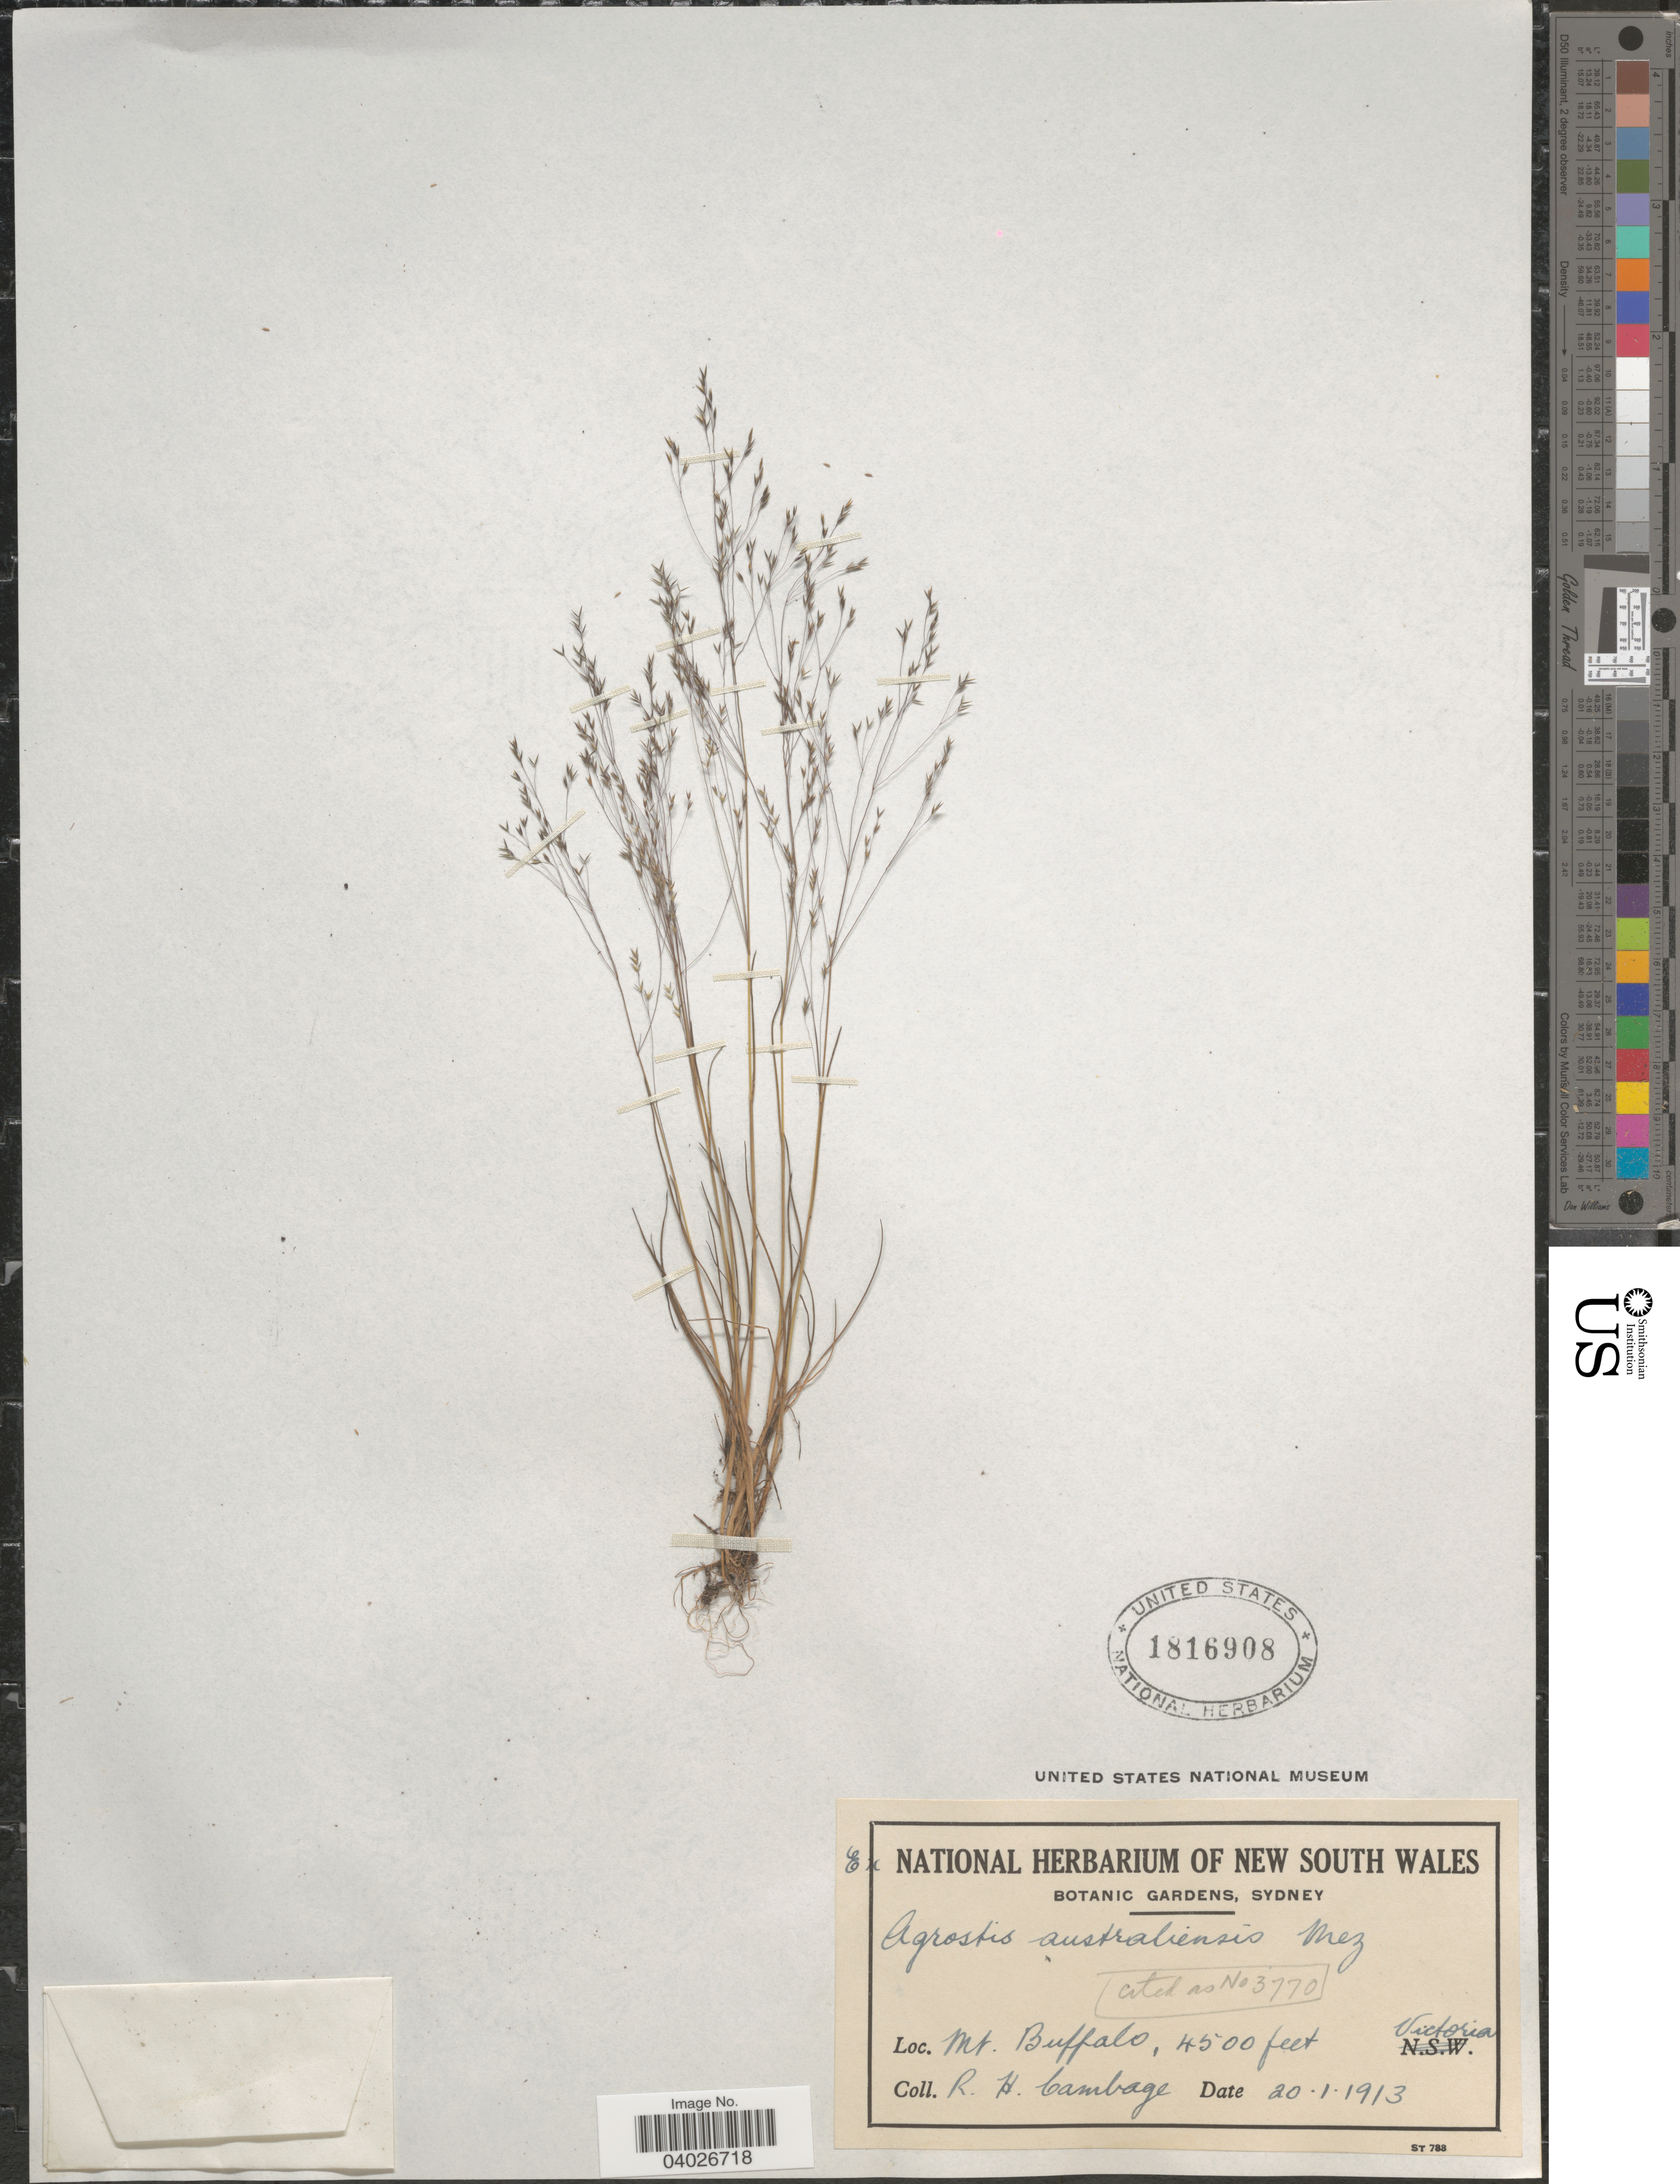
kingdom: Plantae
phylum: Tracheophyta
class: Liliopsida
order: Poales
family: Poaceae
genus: Agrostis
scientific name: Agrostis australiensis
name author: Mez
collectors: R. Cambage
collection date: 1913-01-20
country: Australia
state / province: Victoria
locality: Victoria. Mt. Buffalo.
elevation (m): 1372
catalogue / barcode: US 1816908